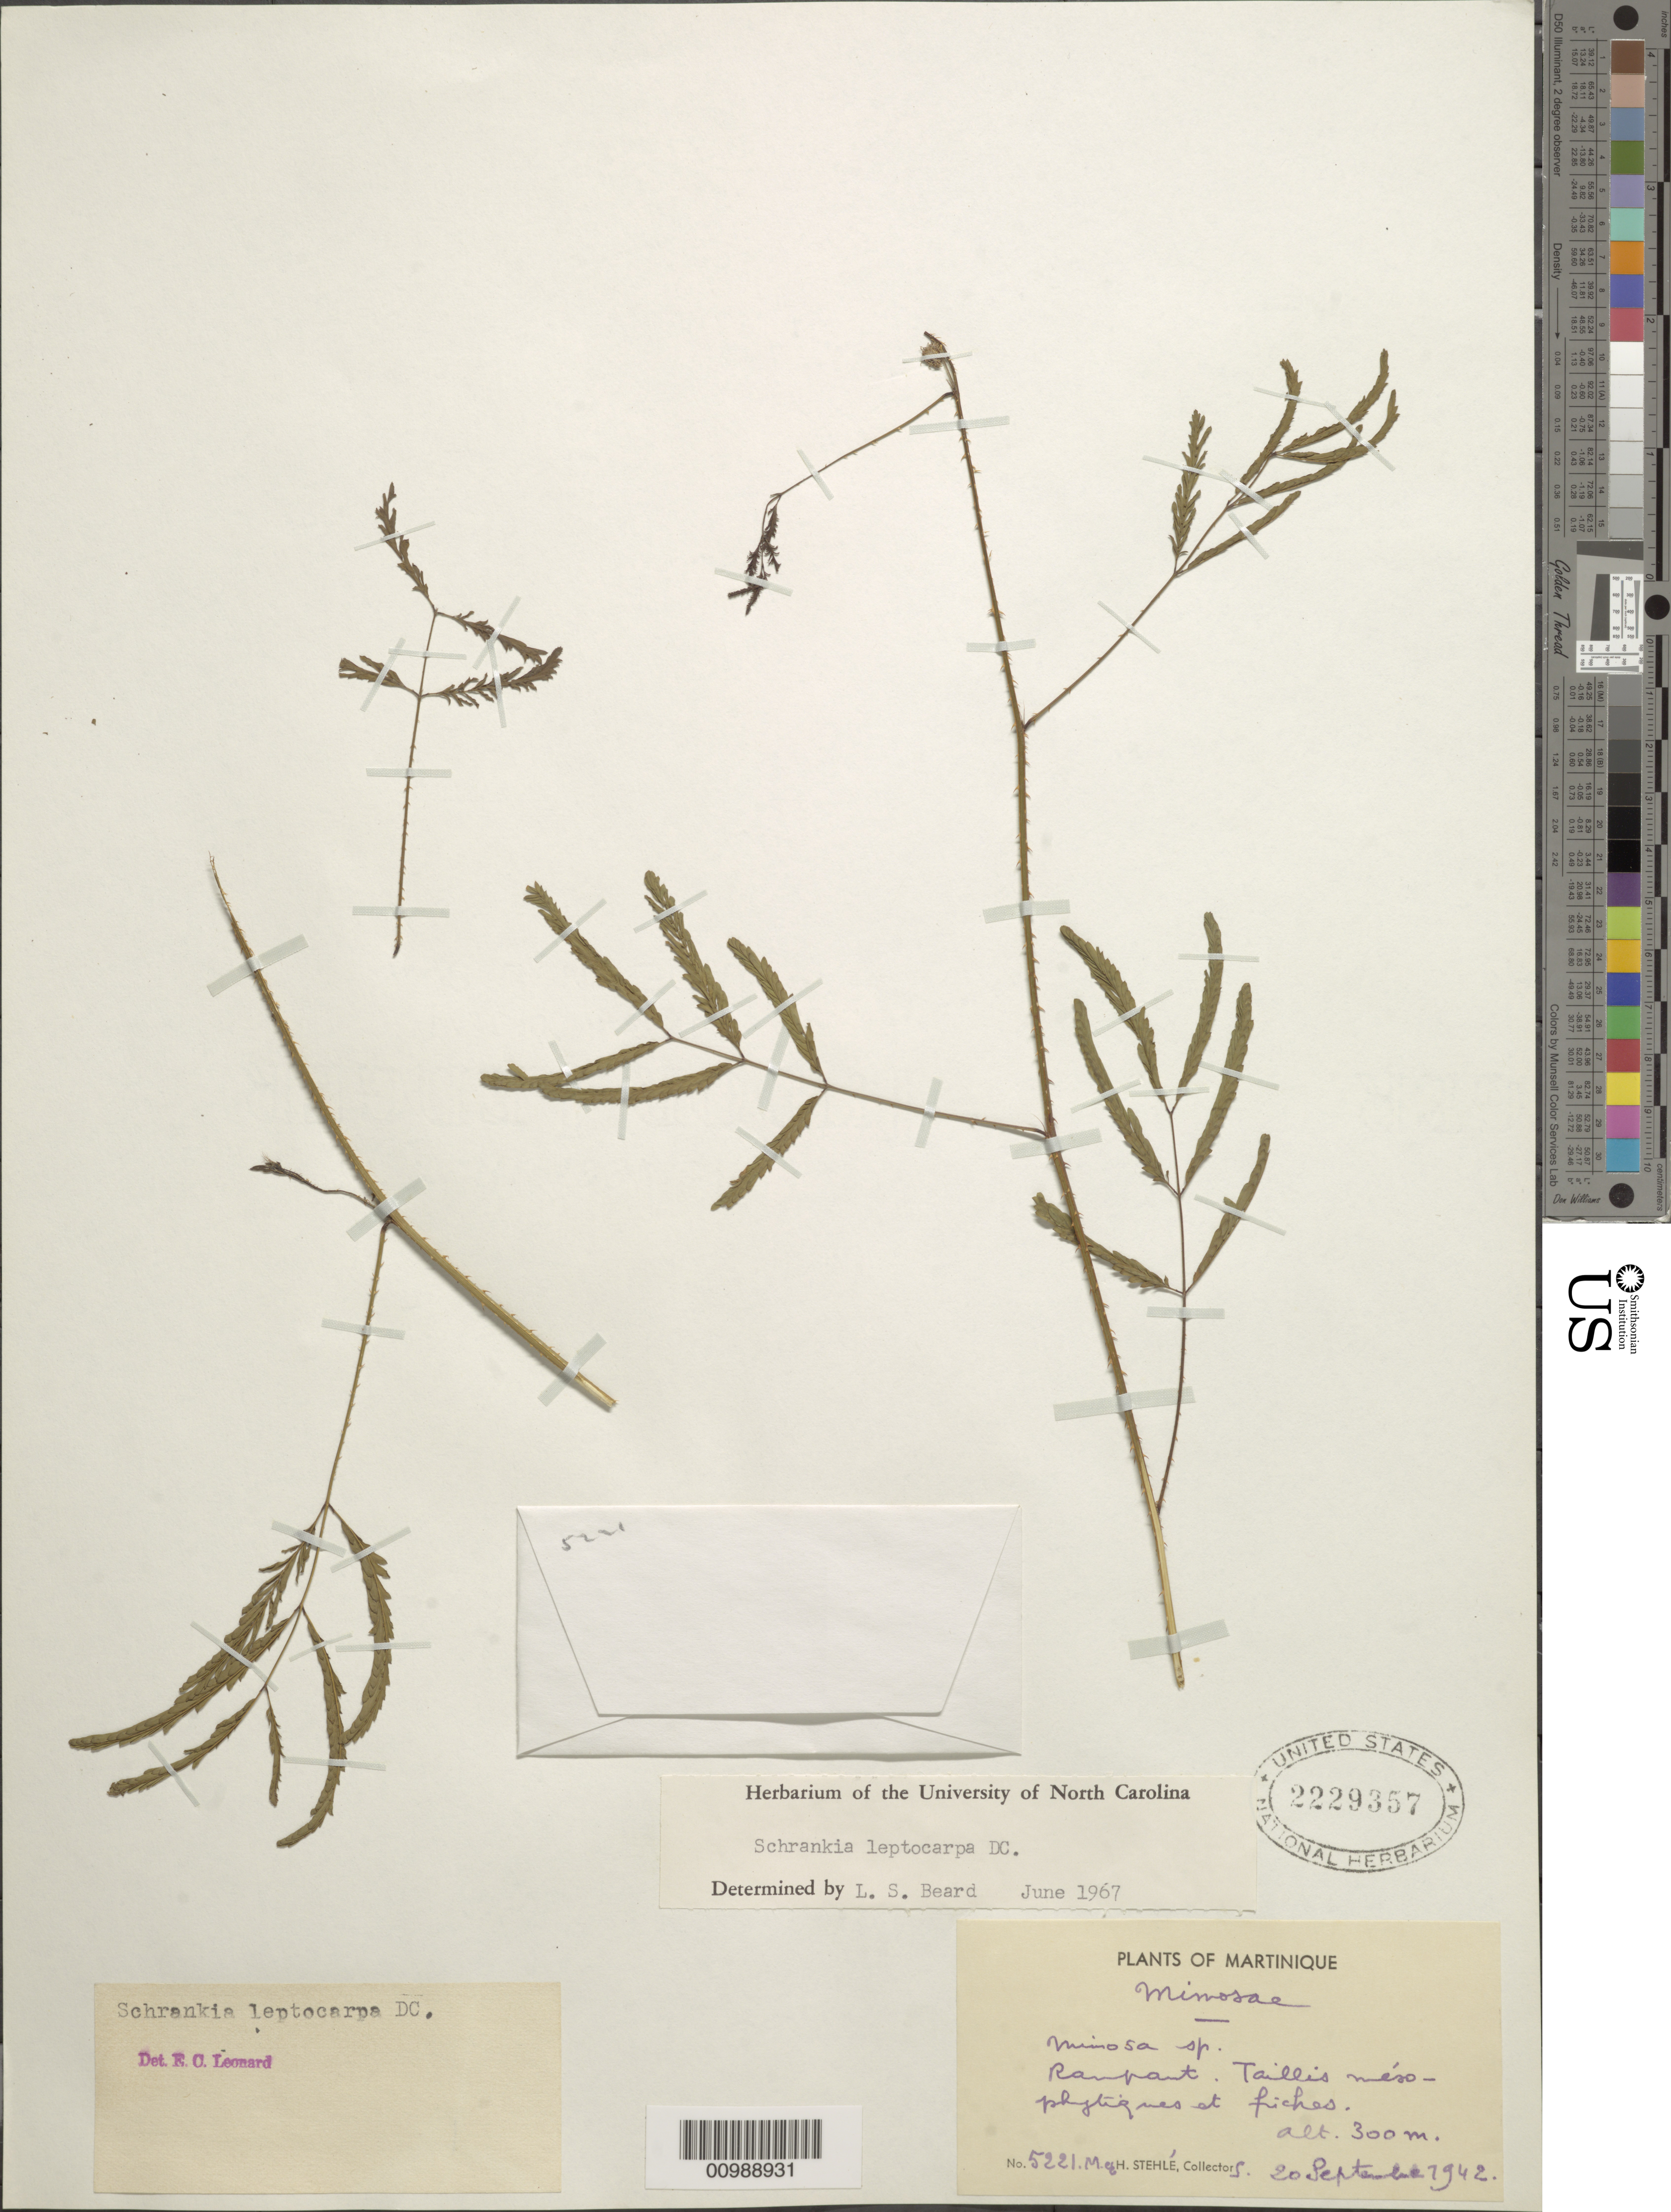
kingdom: Plantae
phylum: Tracheophyta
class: Magnoliopsida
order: Fabales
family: Fabaceae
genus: Mimosa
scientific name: Mimosa candollei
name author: R. Grether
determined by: Strong, Mark T., (BOT), Smithsonian Institution - National Museum of Natural History (UNITED STATES)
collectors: H. Stehlé & M. Stehlé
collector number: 5221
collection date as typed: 20 Sep 1942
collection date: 1942-09-20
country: Martinique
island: Martinique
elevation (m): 300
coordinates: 0 N, 0 E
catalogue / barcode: US 2229357